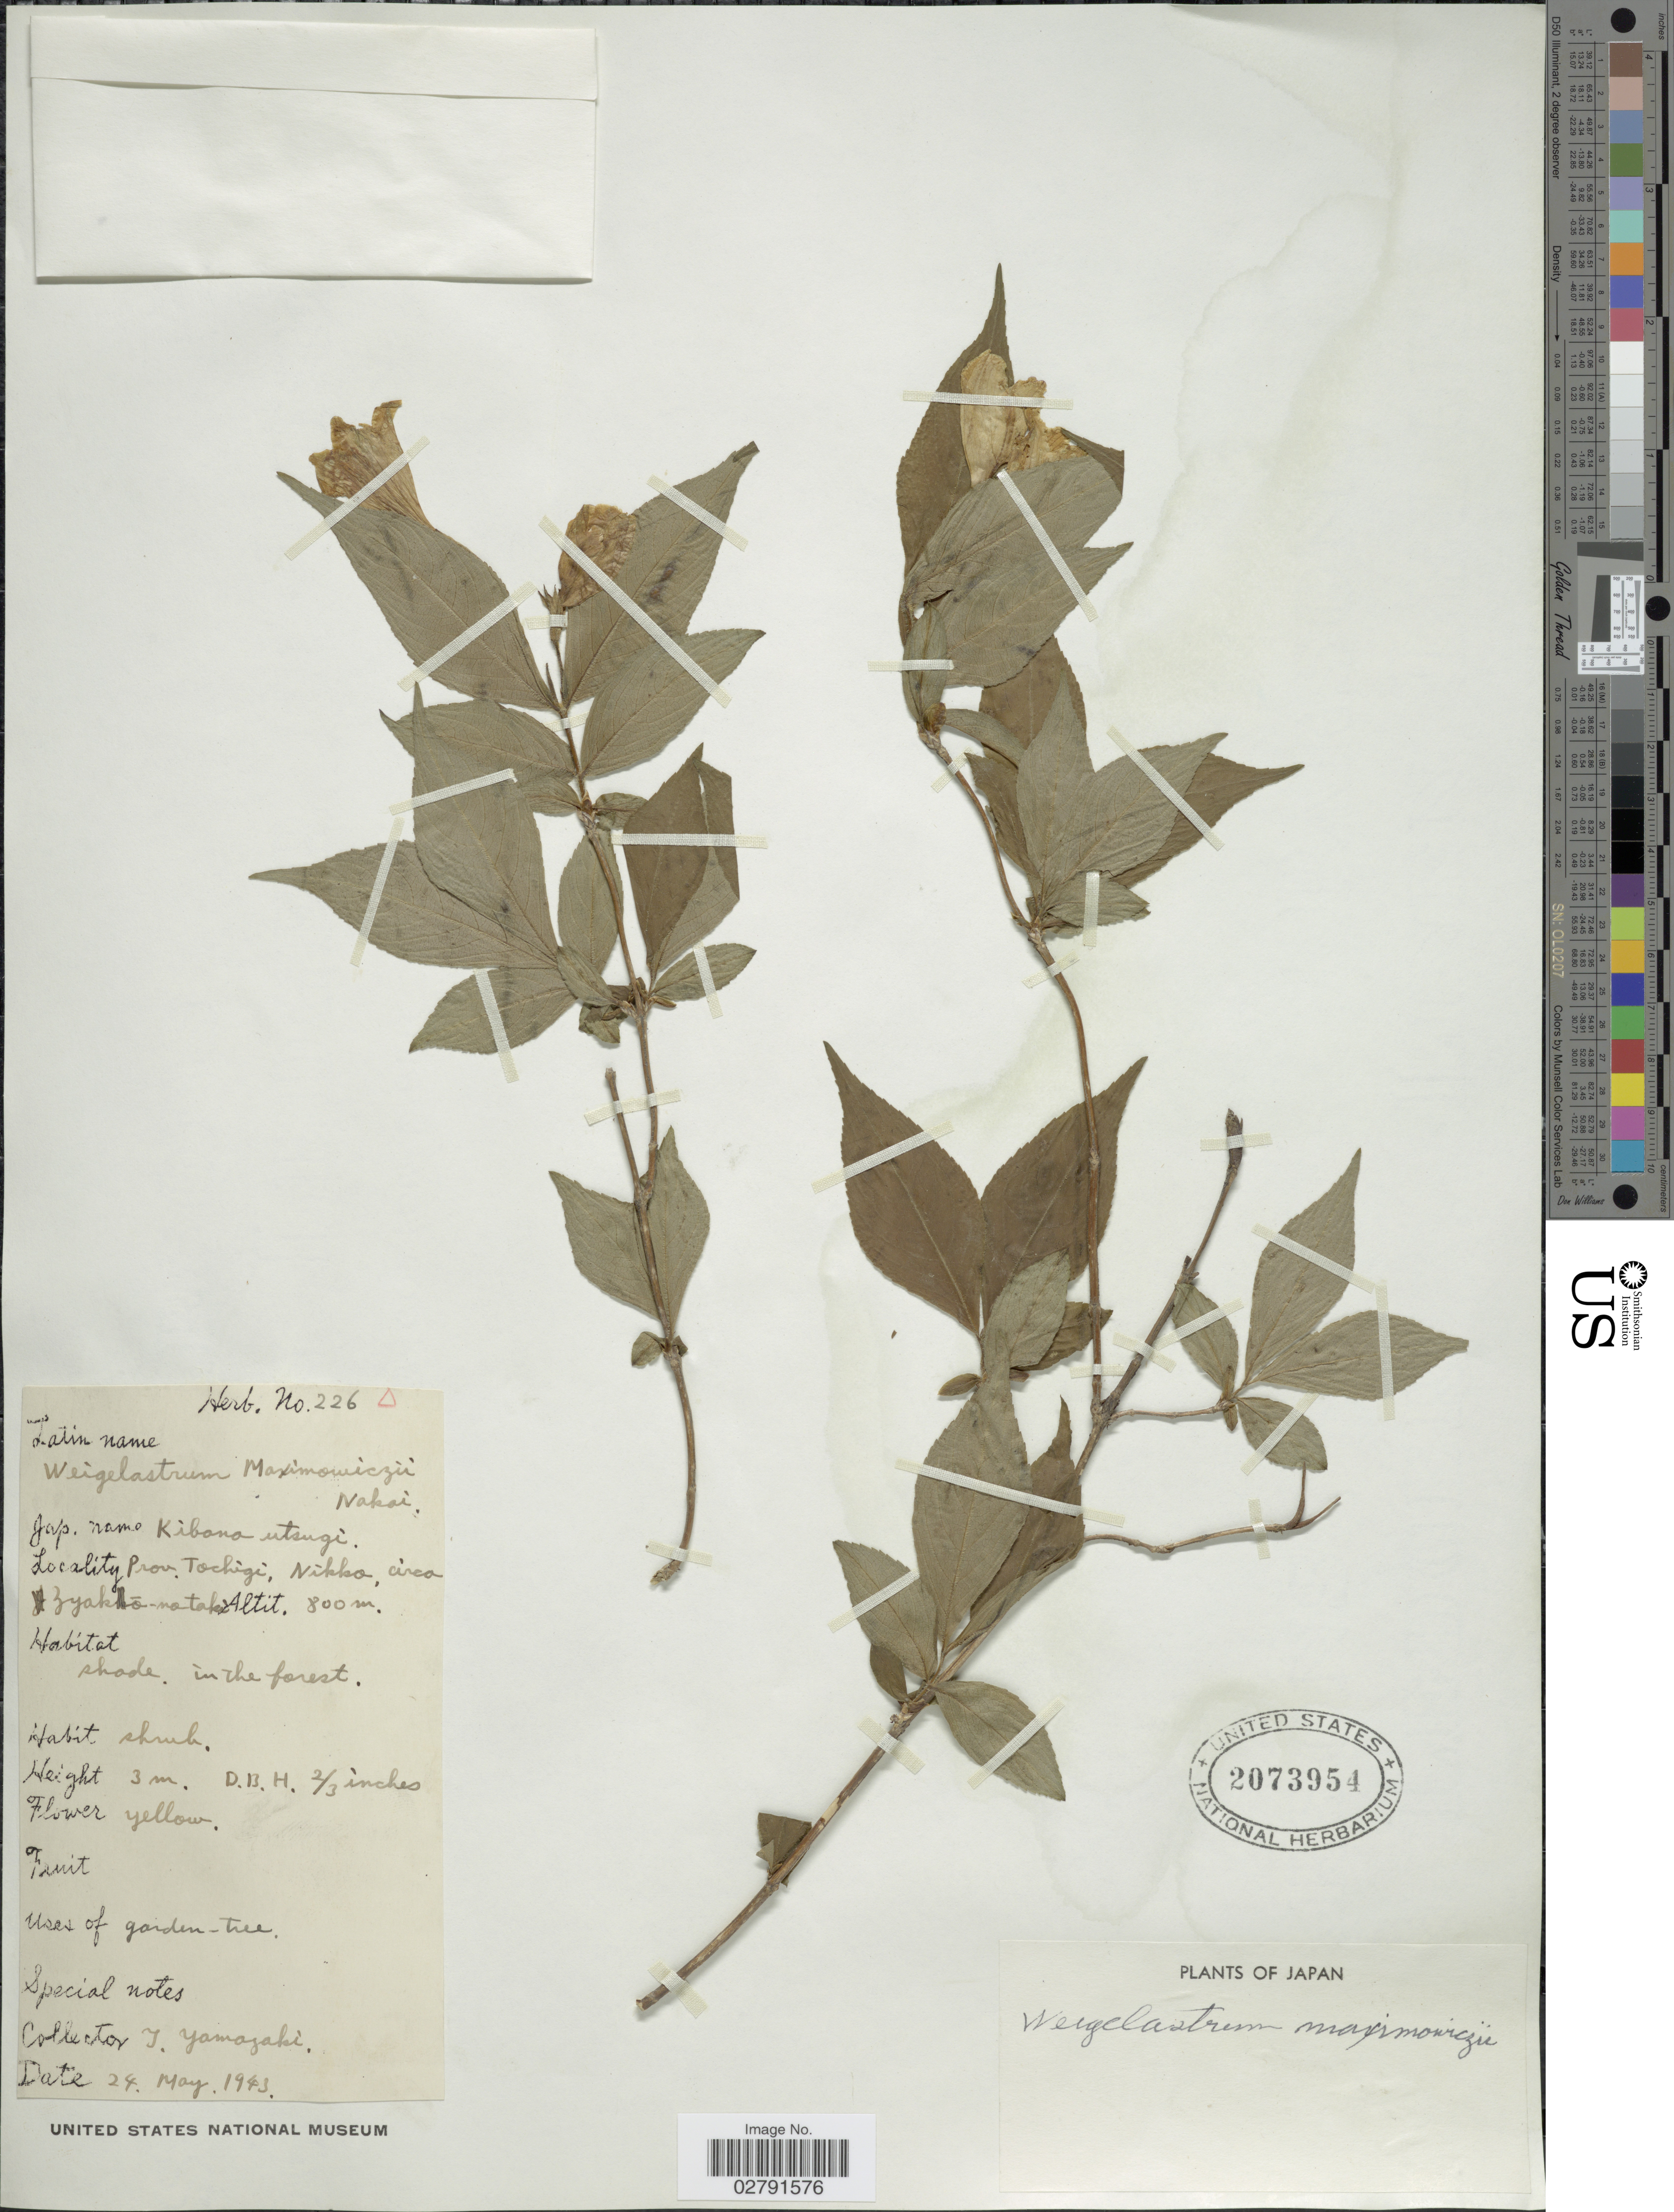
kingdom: Plantae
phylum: Tracheophyta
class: Magnoliopsida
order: Dipsacales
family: Caprifoliaceae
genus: Diervilla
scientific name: Diervilla maximowiczii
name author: (S. Moore) Makino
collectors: T. Yamazaki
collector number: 226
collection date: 1943-05-24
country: Japan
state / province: Totigi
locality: Prov. Tochigi, Nikko, circa Zyako-notaki.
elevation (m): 800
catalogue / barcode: US 2073954